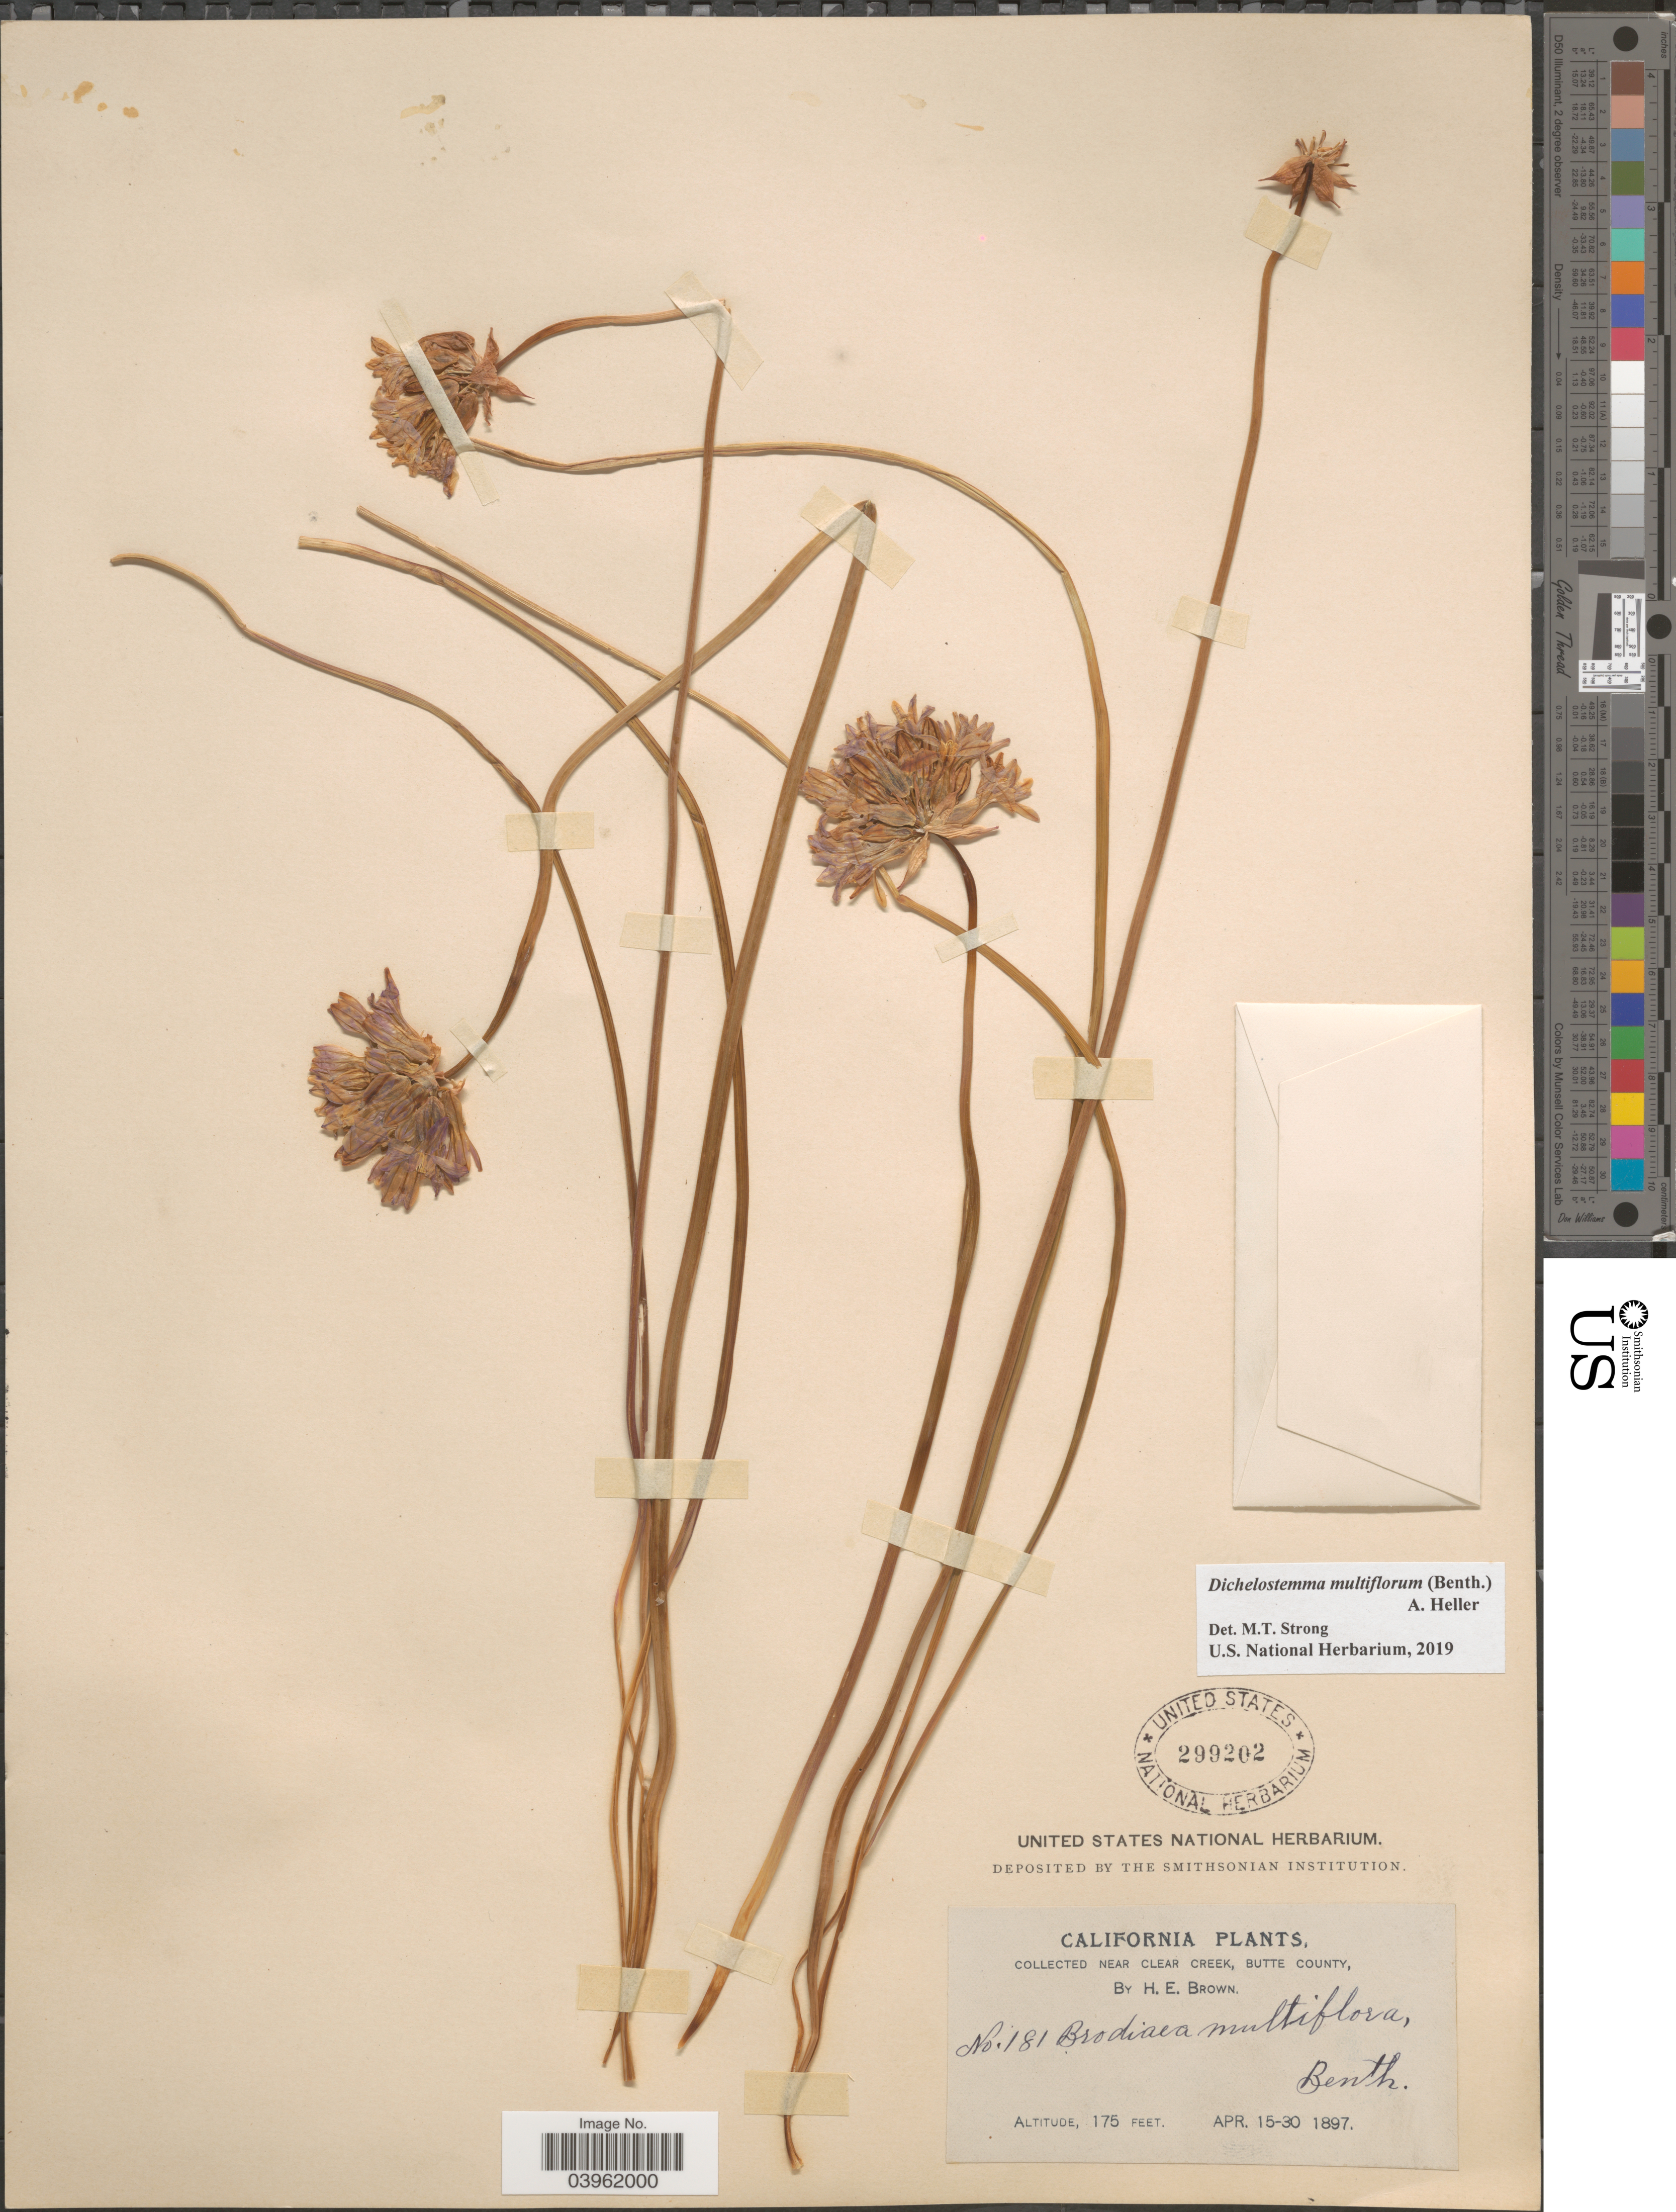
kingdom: Plantae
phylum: Tracheophyta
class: Liliopsida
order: Asparagales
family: Asparagaceae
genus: Dichelostemma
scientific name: Dichelostemma multiflorum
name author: (Benth.) A. Heller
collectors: H. E. Brown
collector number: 181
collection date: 1897-04-15/1897-04-30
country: United States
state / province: California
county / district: Butte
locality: Near Clear Creek, Butte County.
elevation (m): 53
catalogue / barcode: US 299202